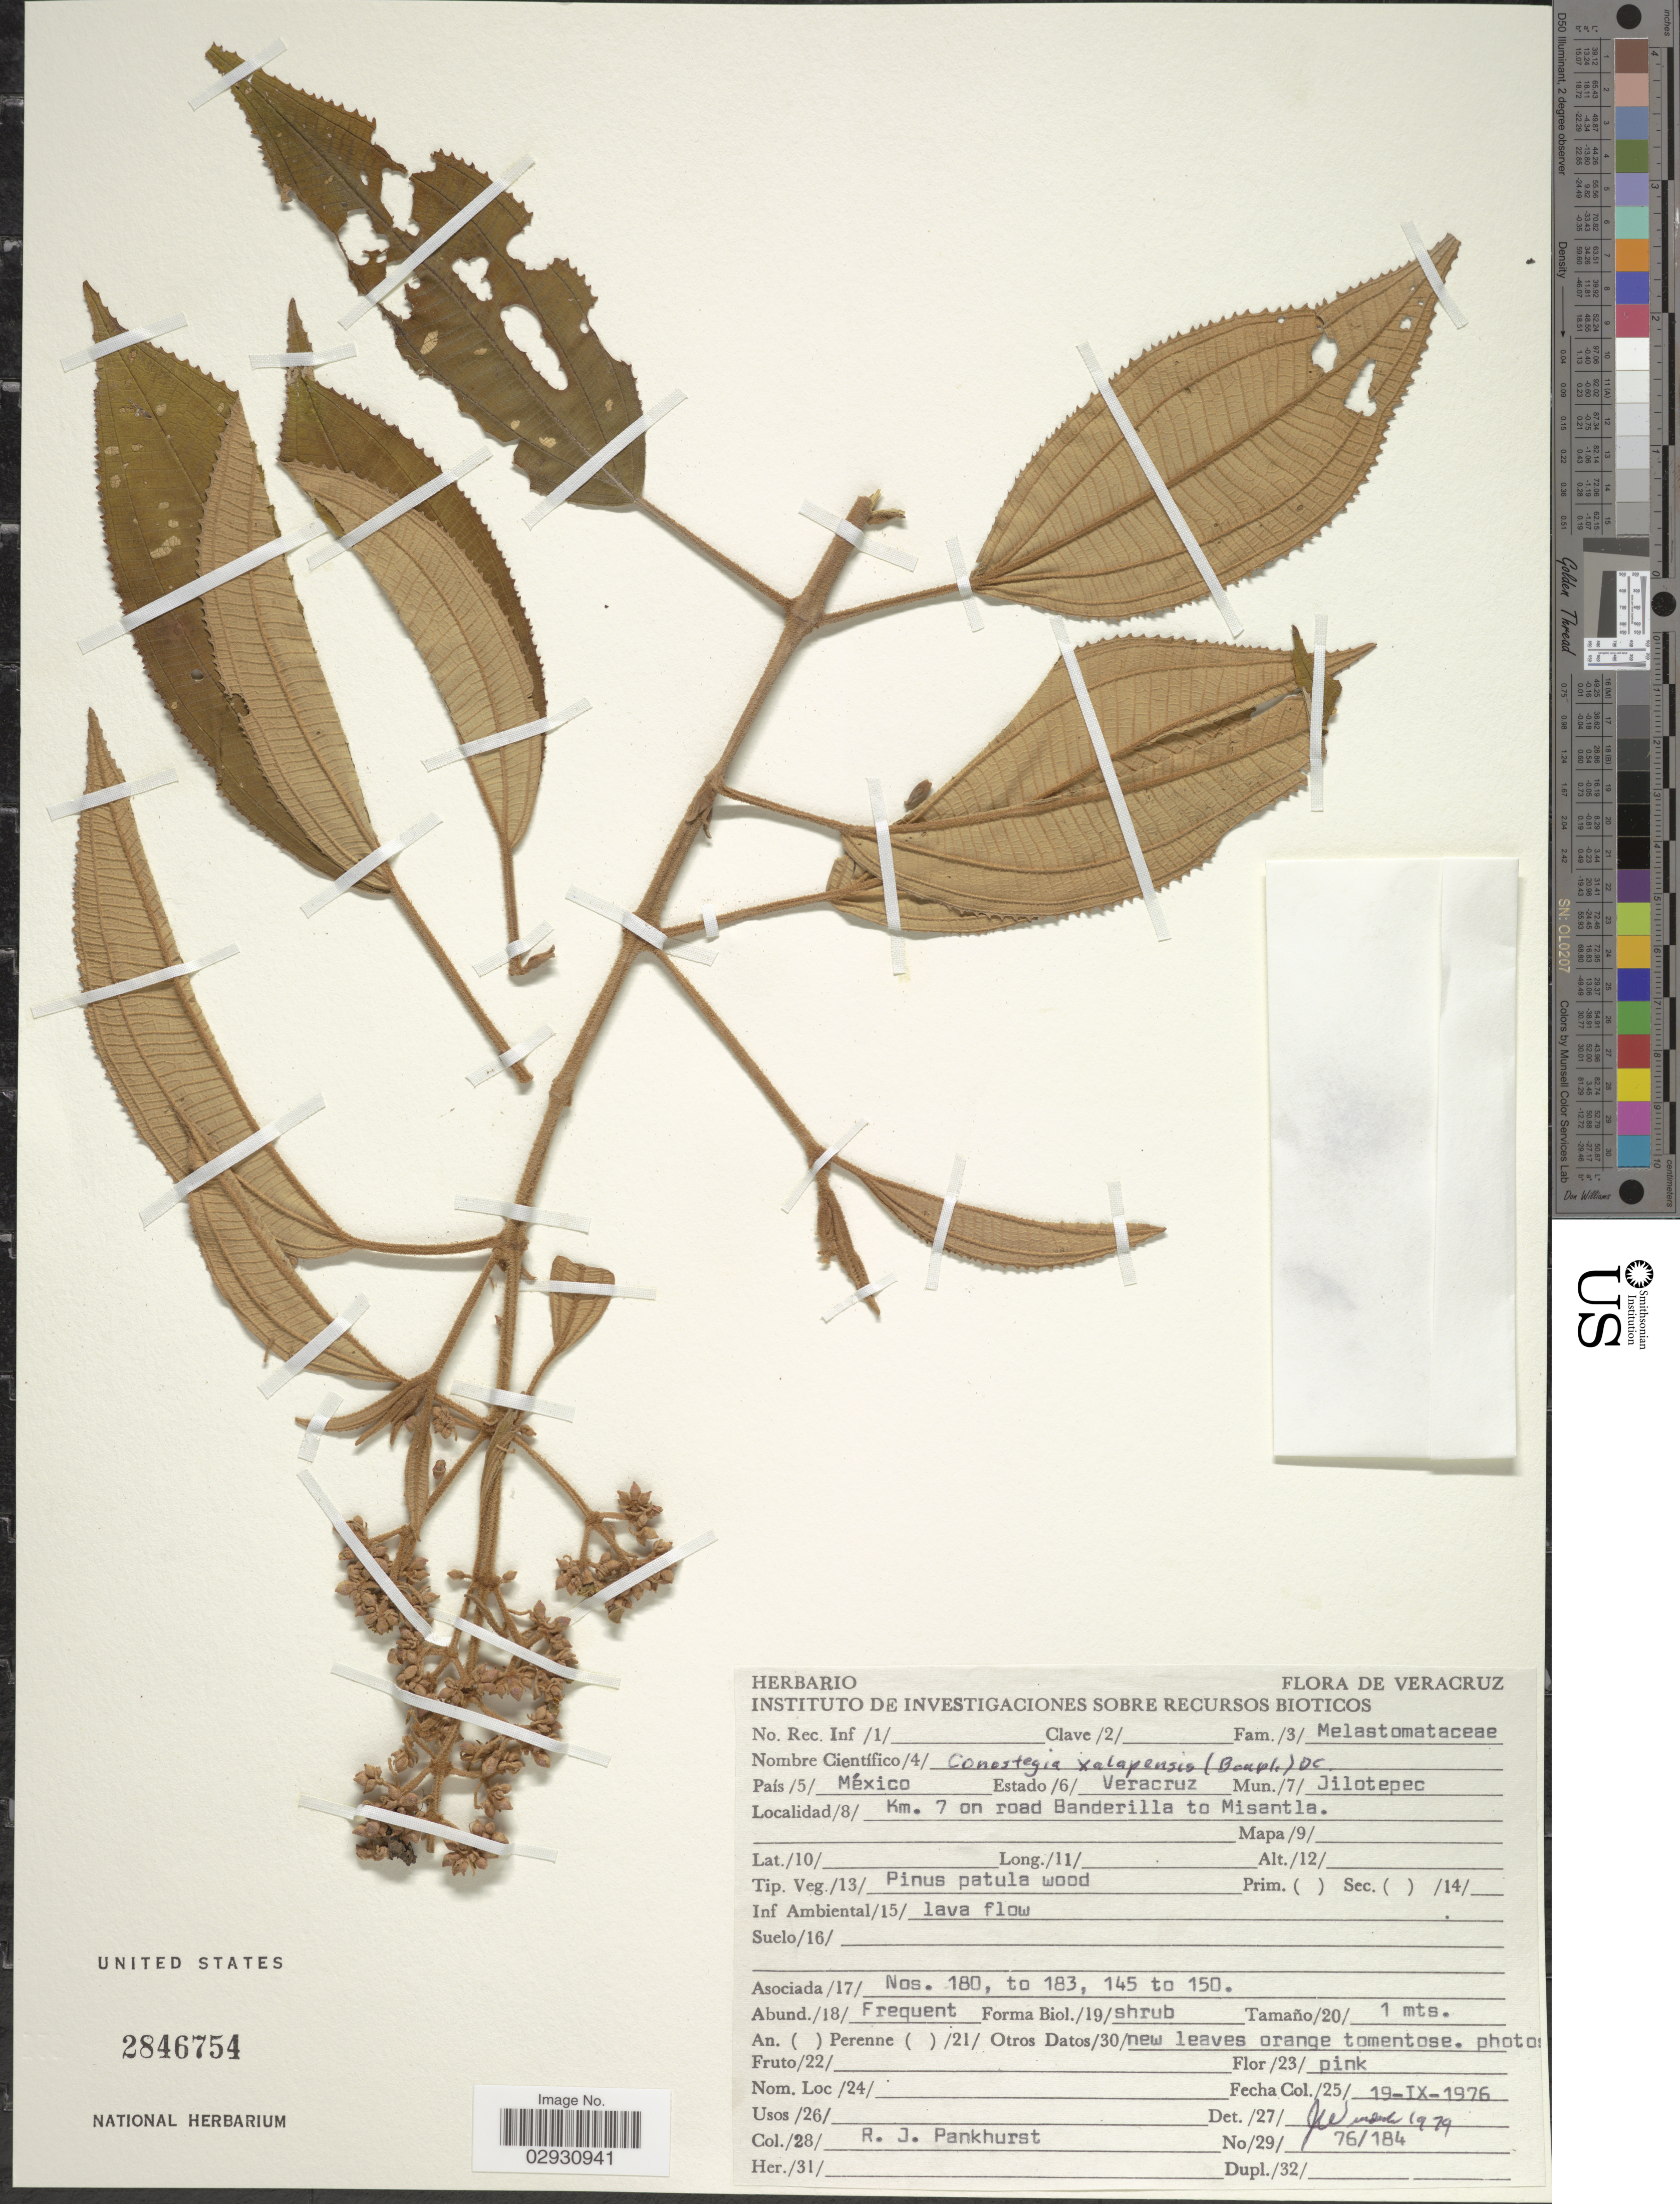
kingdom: Plantae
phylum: Tracheophyta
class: Magnoliopsida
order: Myrtales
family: Melastomataceae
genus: Conostegia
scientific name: Conostegia quadrangularis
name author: Schltdl. ex Steud.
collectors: R. Pankhurst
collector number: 76/184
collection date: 1976-09-19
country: Mexico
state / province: Veracruz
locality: Estado Veracruz, Mun. Jilotepec, Km. 7 on road Banderilla to Misantla.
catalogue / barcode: US 2846754